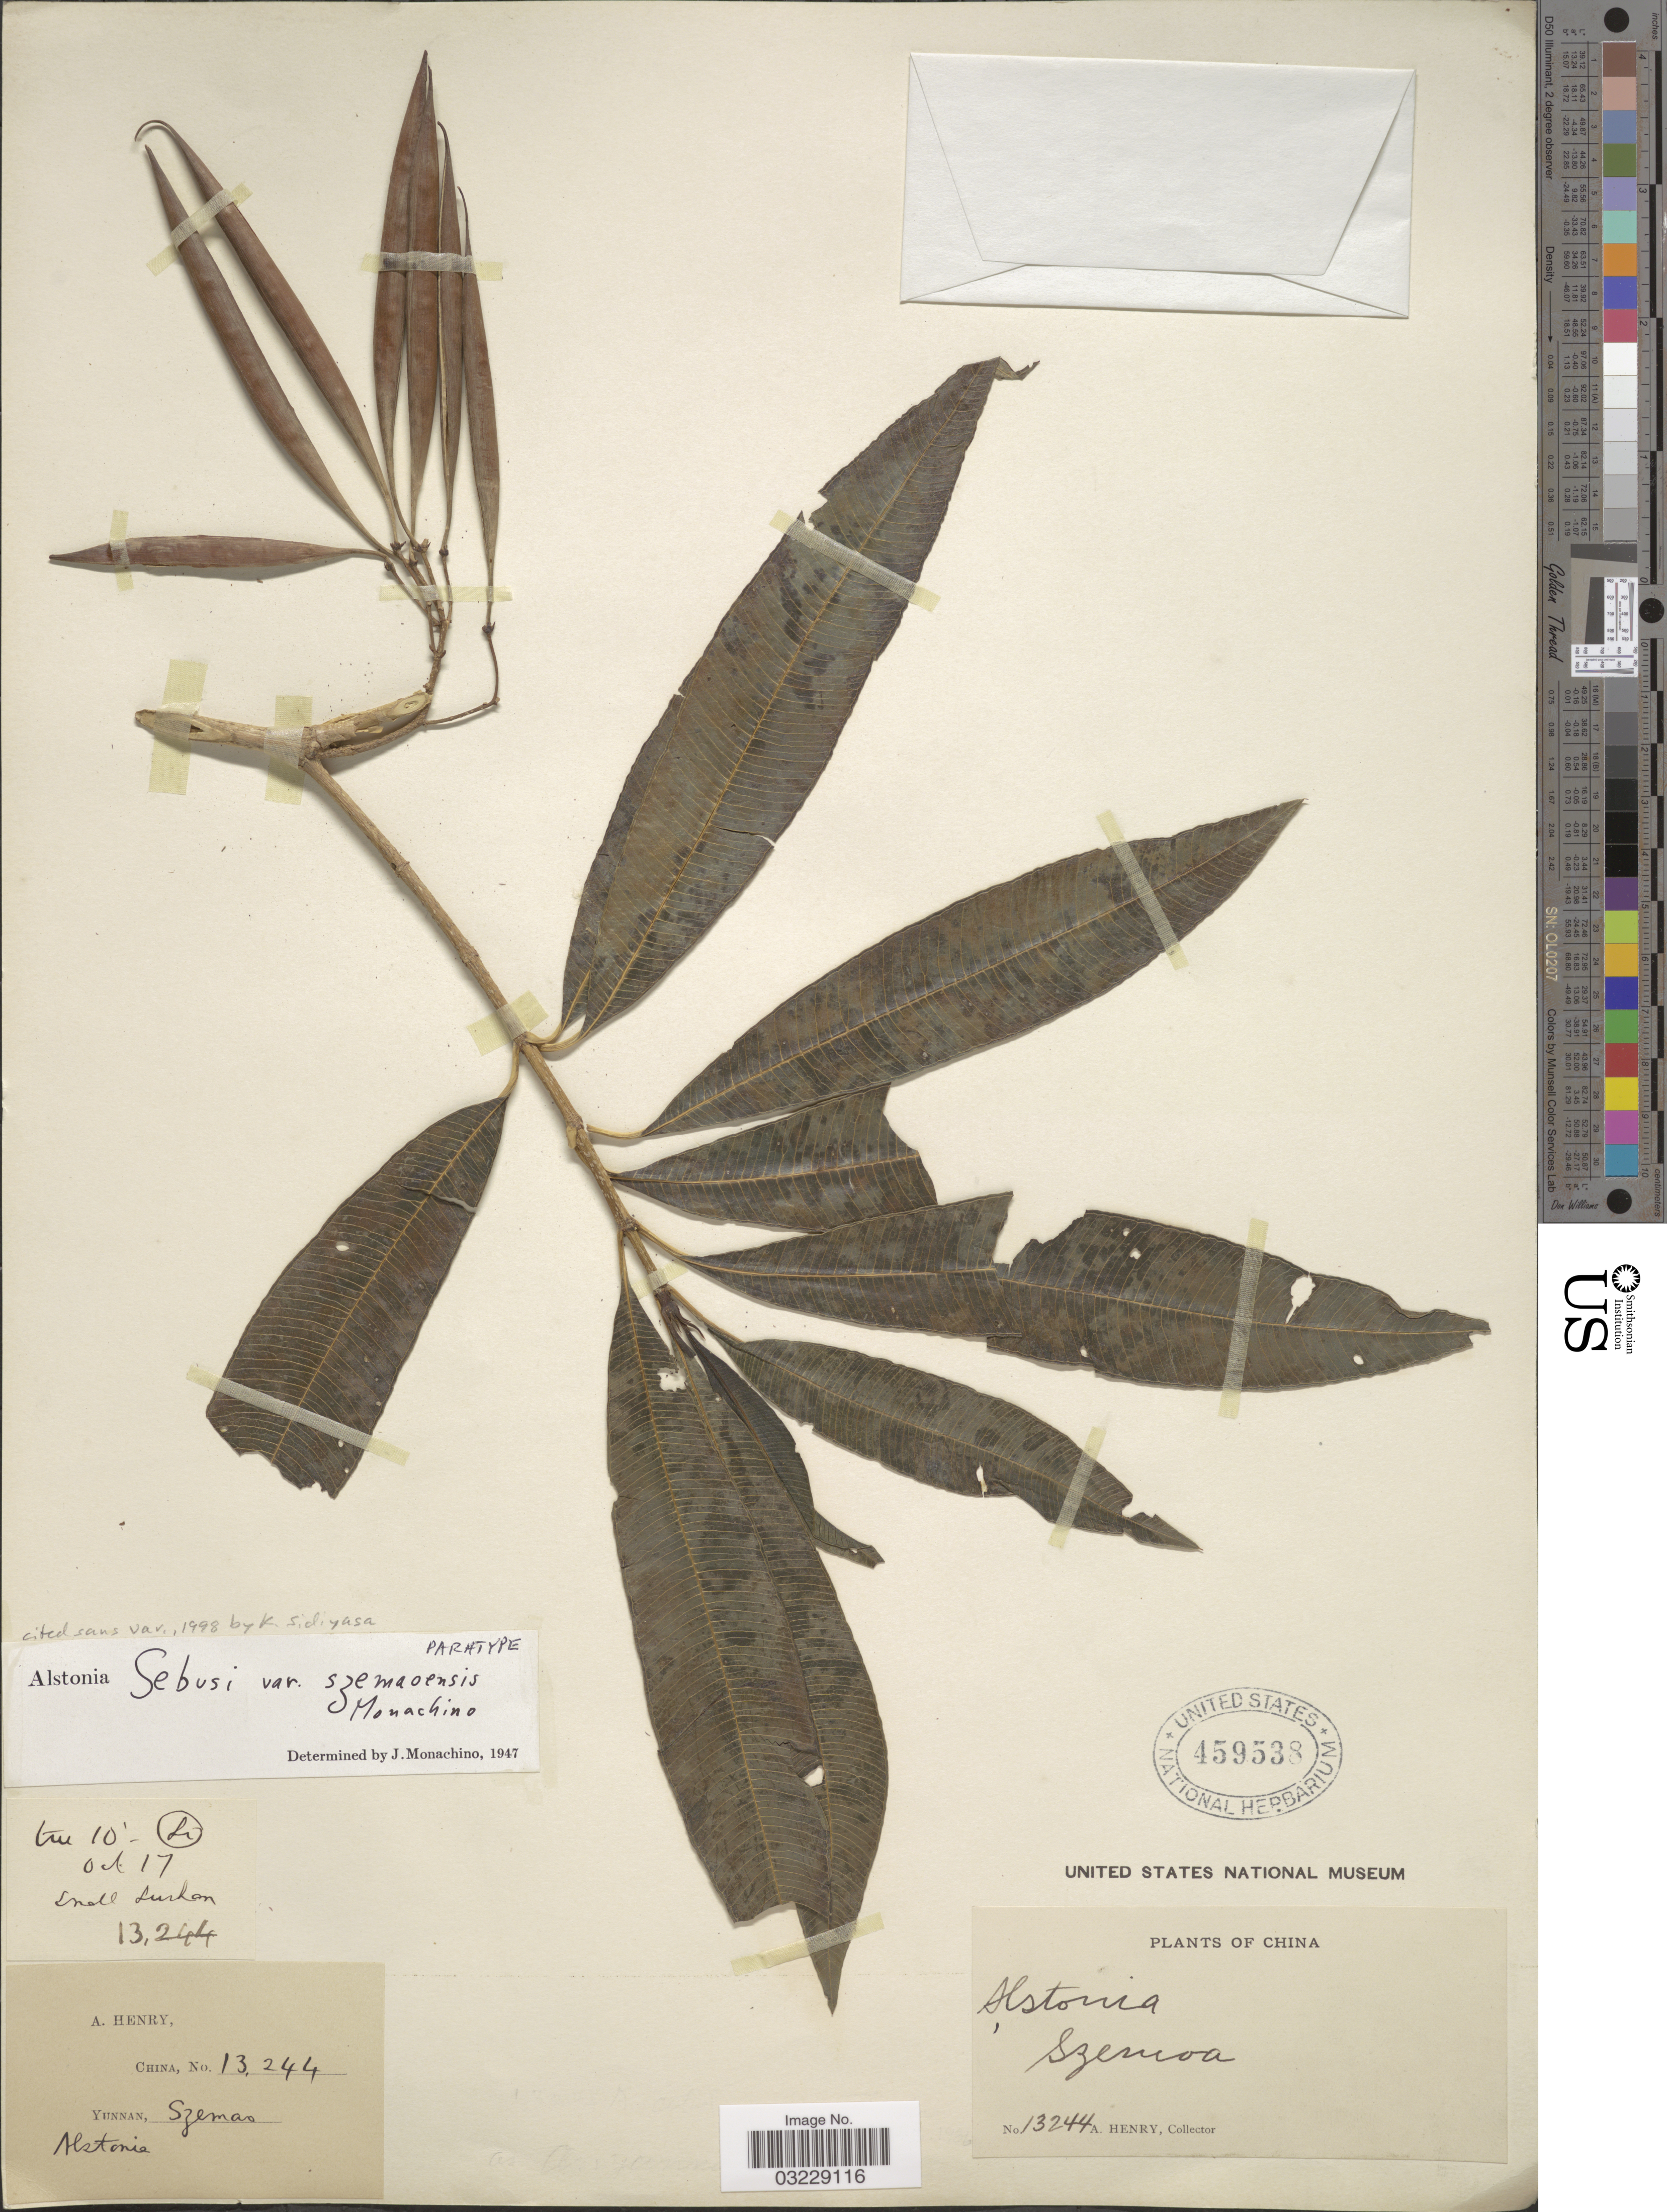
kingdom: Plantae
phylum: Tracheophyta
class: Magnoliopsida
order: Gentianales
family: Apocynaceae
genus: Alstonia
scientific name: Alstonia sebusi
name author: (Van Heurck & Müll. Arg.) Monach.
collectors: A. Henry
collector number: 13244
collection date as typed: Transcribed d/m/y: /10/17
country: China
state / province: Yunnan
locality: Szemoa.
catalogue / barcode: US 459538